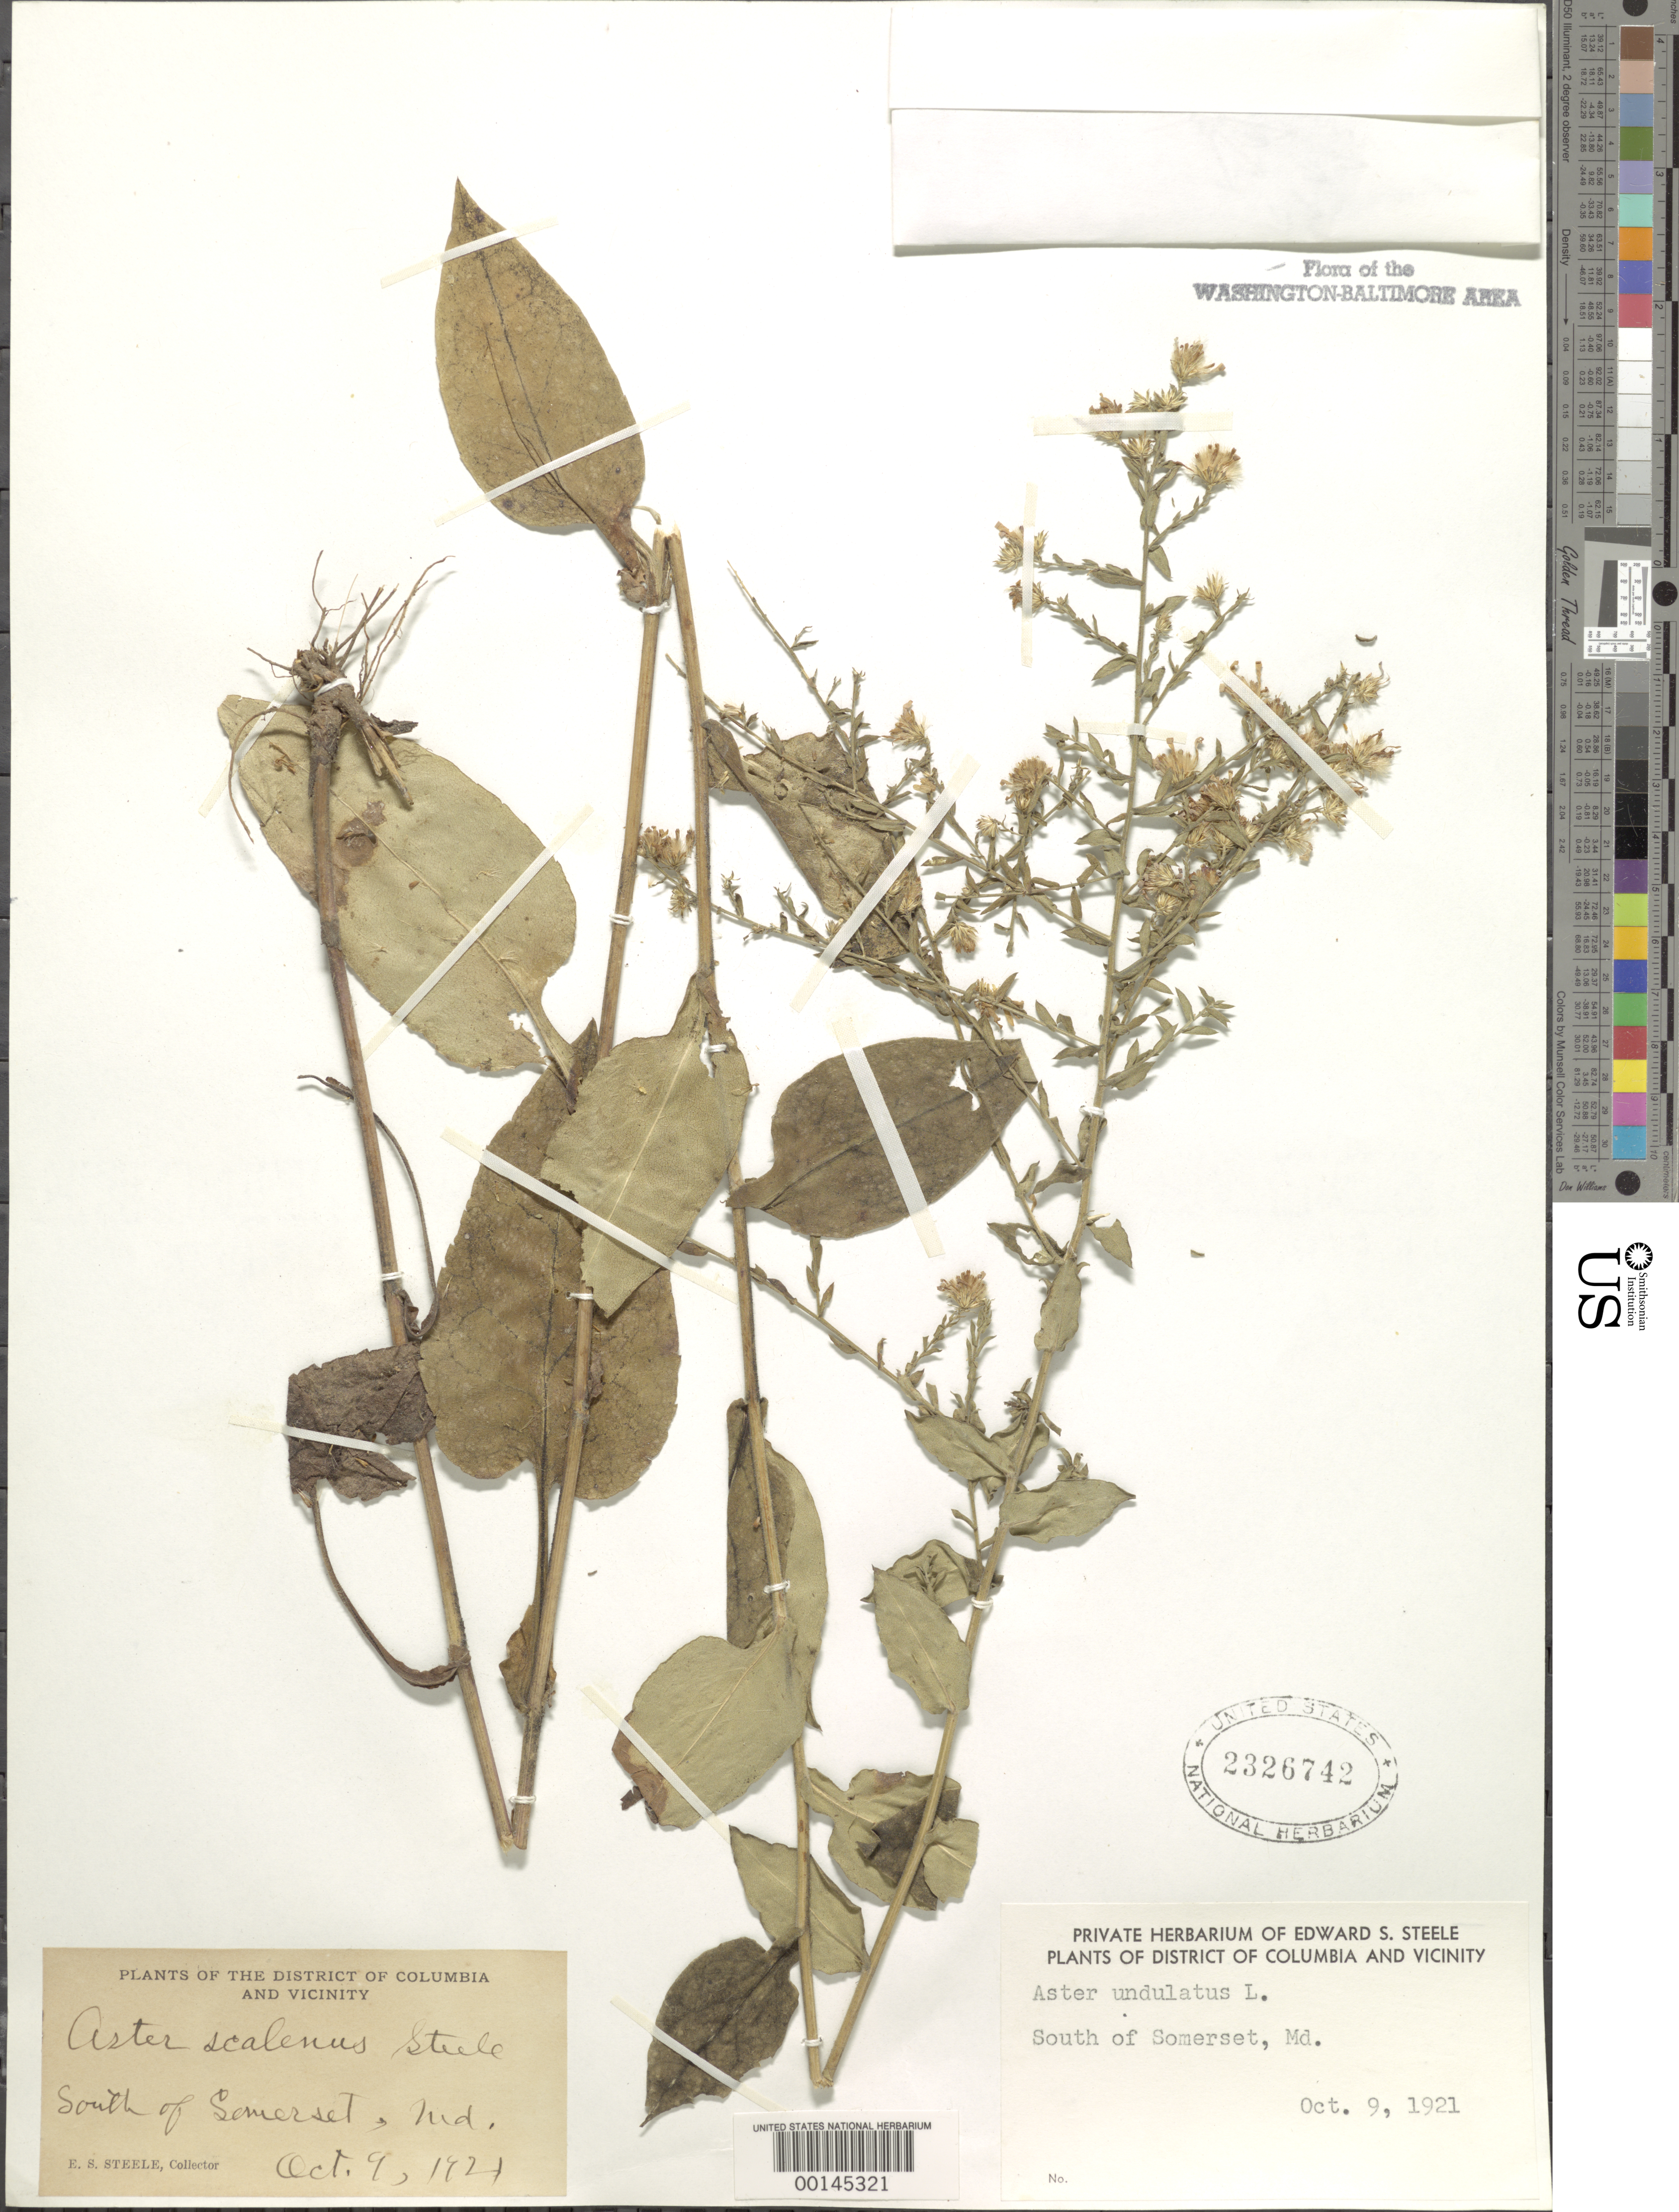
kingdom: Plantae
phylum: Tracheophyta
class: Magnoliopsida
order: Asterales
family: Asteraceae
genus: Symphyotrichum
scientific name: Symphyotrichum undulatum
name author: (L.) G.L. Nesom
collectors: E. Steele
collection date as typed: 09 Oct 1921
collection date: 1921-10-09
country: United States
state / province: Maryland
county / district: Montgomery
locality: Somerset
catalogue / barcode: US 2326742